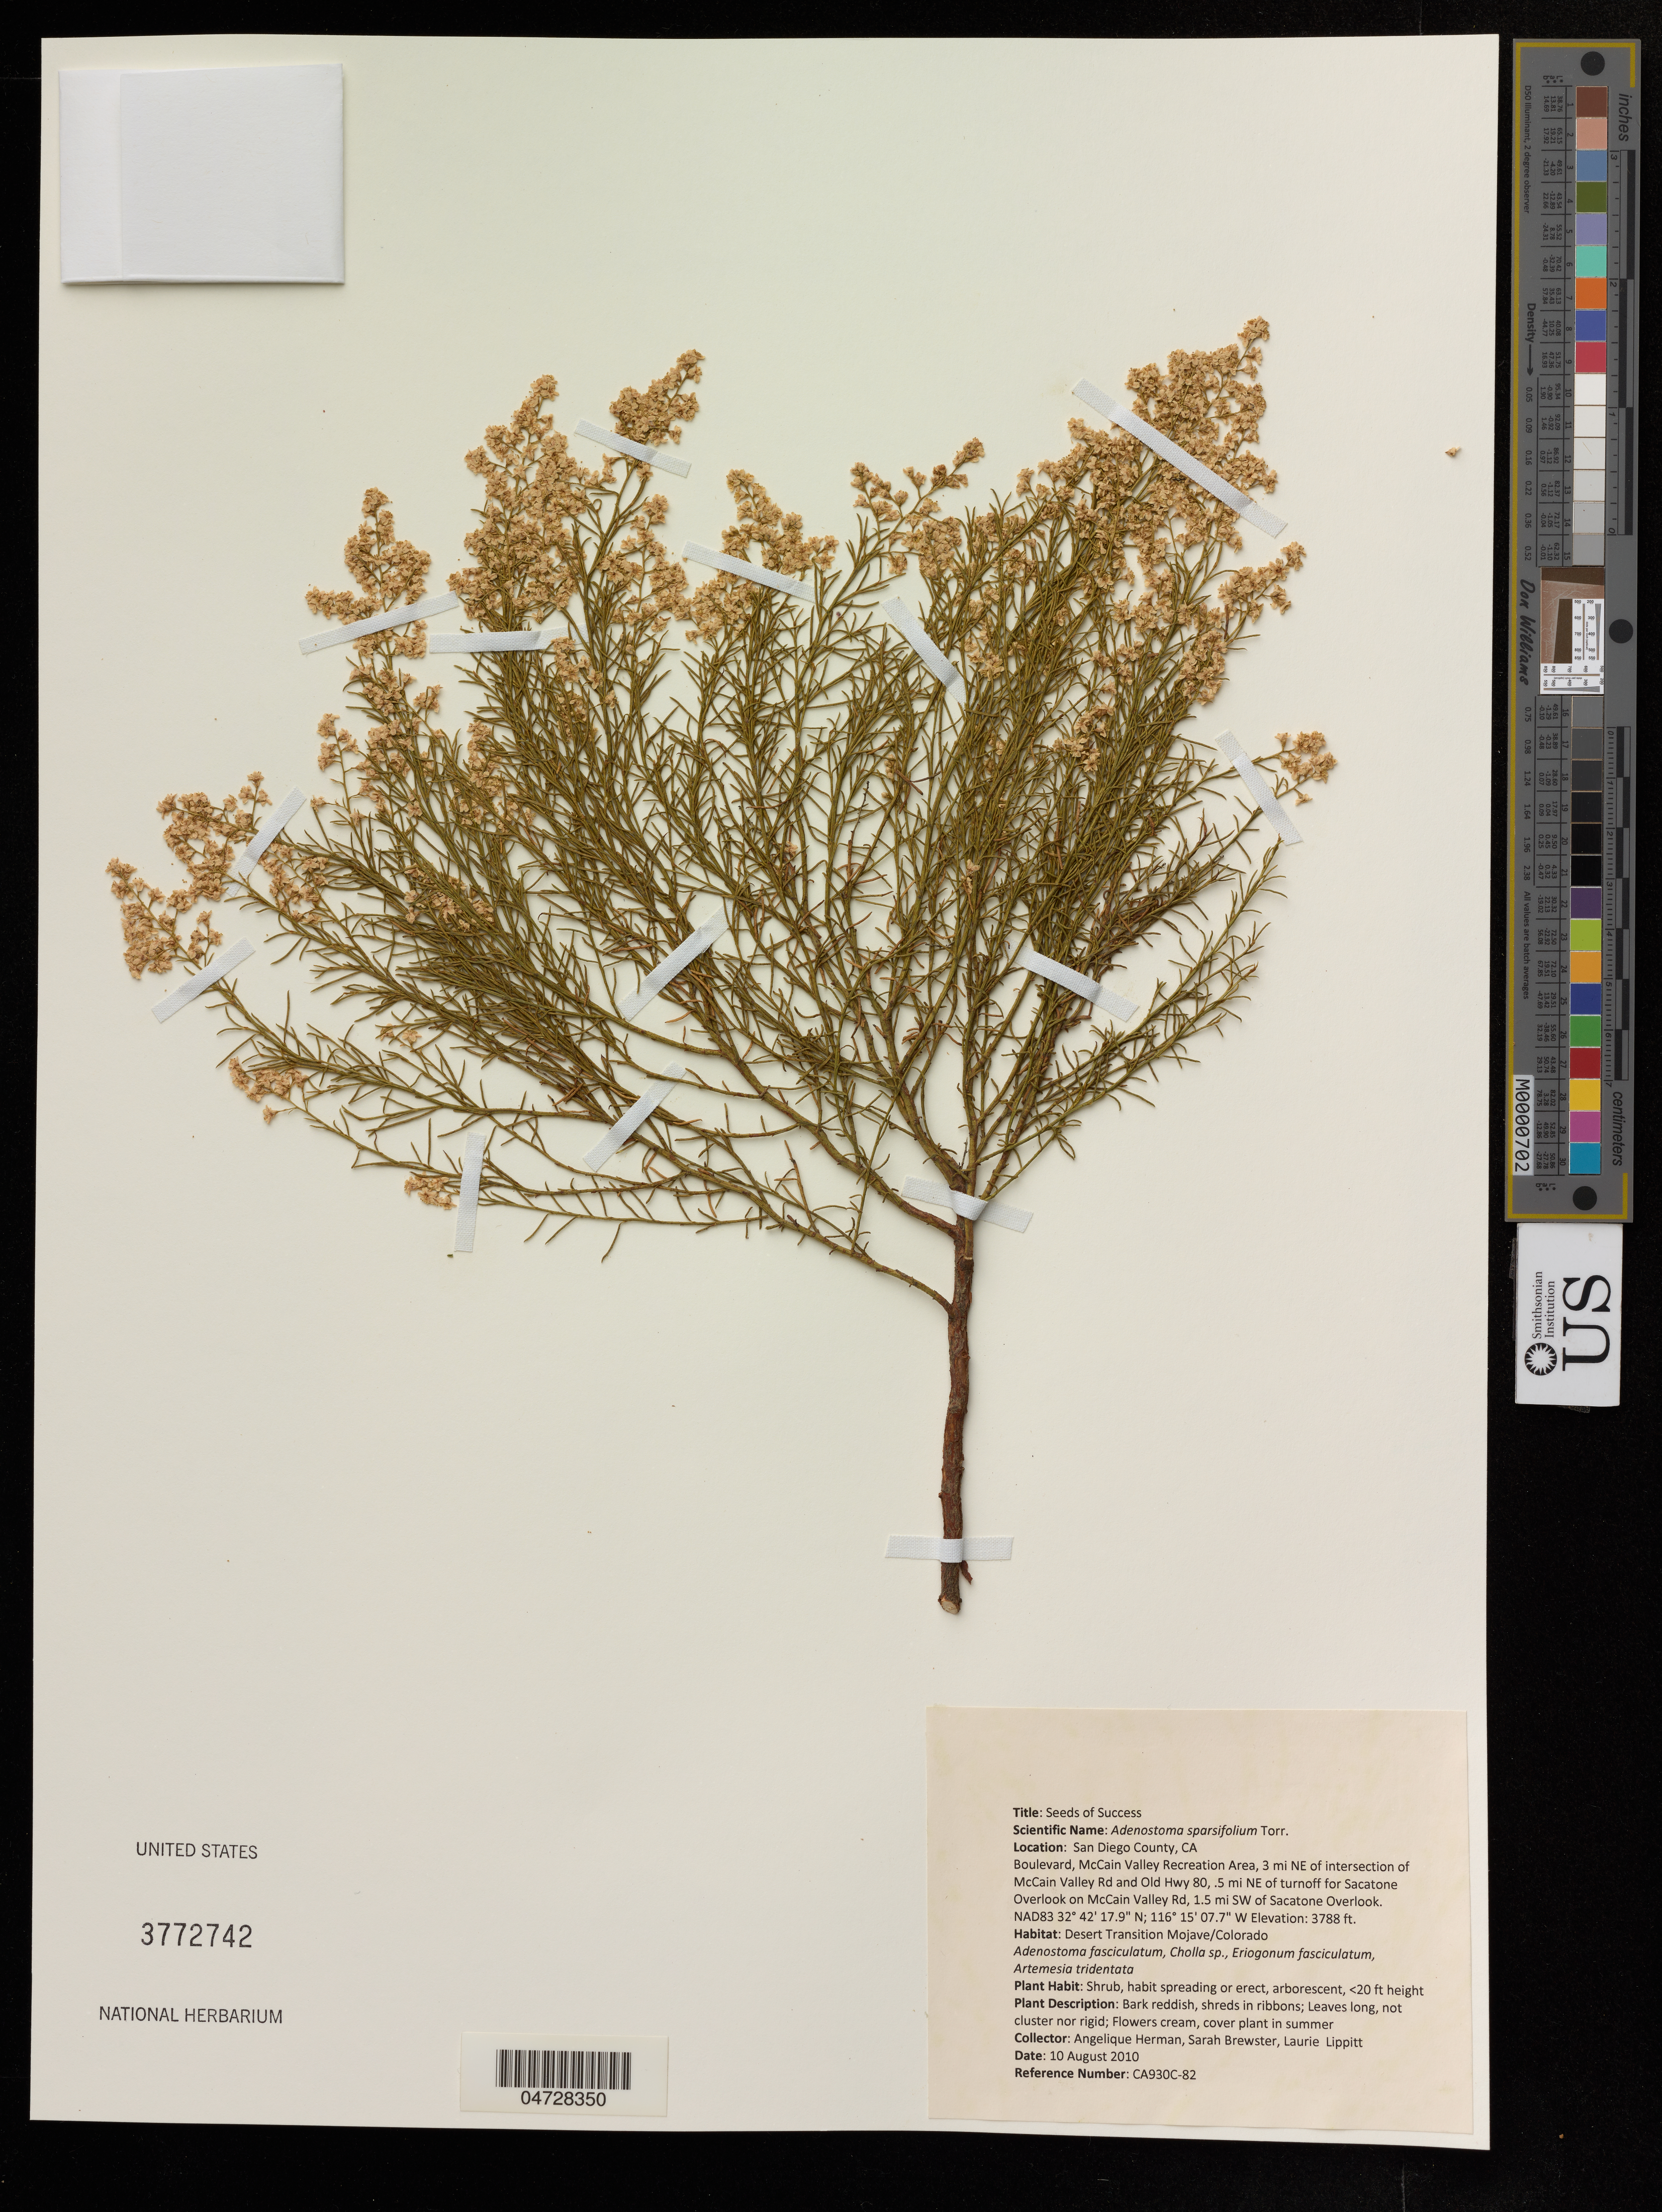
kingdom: Plantae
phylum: Tracheophyta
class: Magnoliopsida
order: Rosales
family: Rosaceae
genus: Adenostoma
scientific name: Adenostoma sparsifolium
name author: Torr.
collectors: A. Herman, S. Brewster & L. Lippitt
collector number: CA930C-82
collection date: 2010-08-10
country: United States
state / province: California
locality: San Diego County, Boulevard, McCain Valley Recreation Area, 3 mi NE of intersection of McCain Valley Rd and Old Hwy 80, 5 mi NE of turnoff for Sacatone Overlook on McCain Valley Rd, 1.5 mi SW of Sacatone Overlook.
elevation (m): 1155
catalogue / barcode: US 3772742